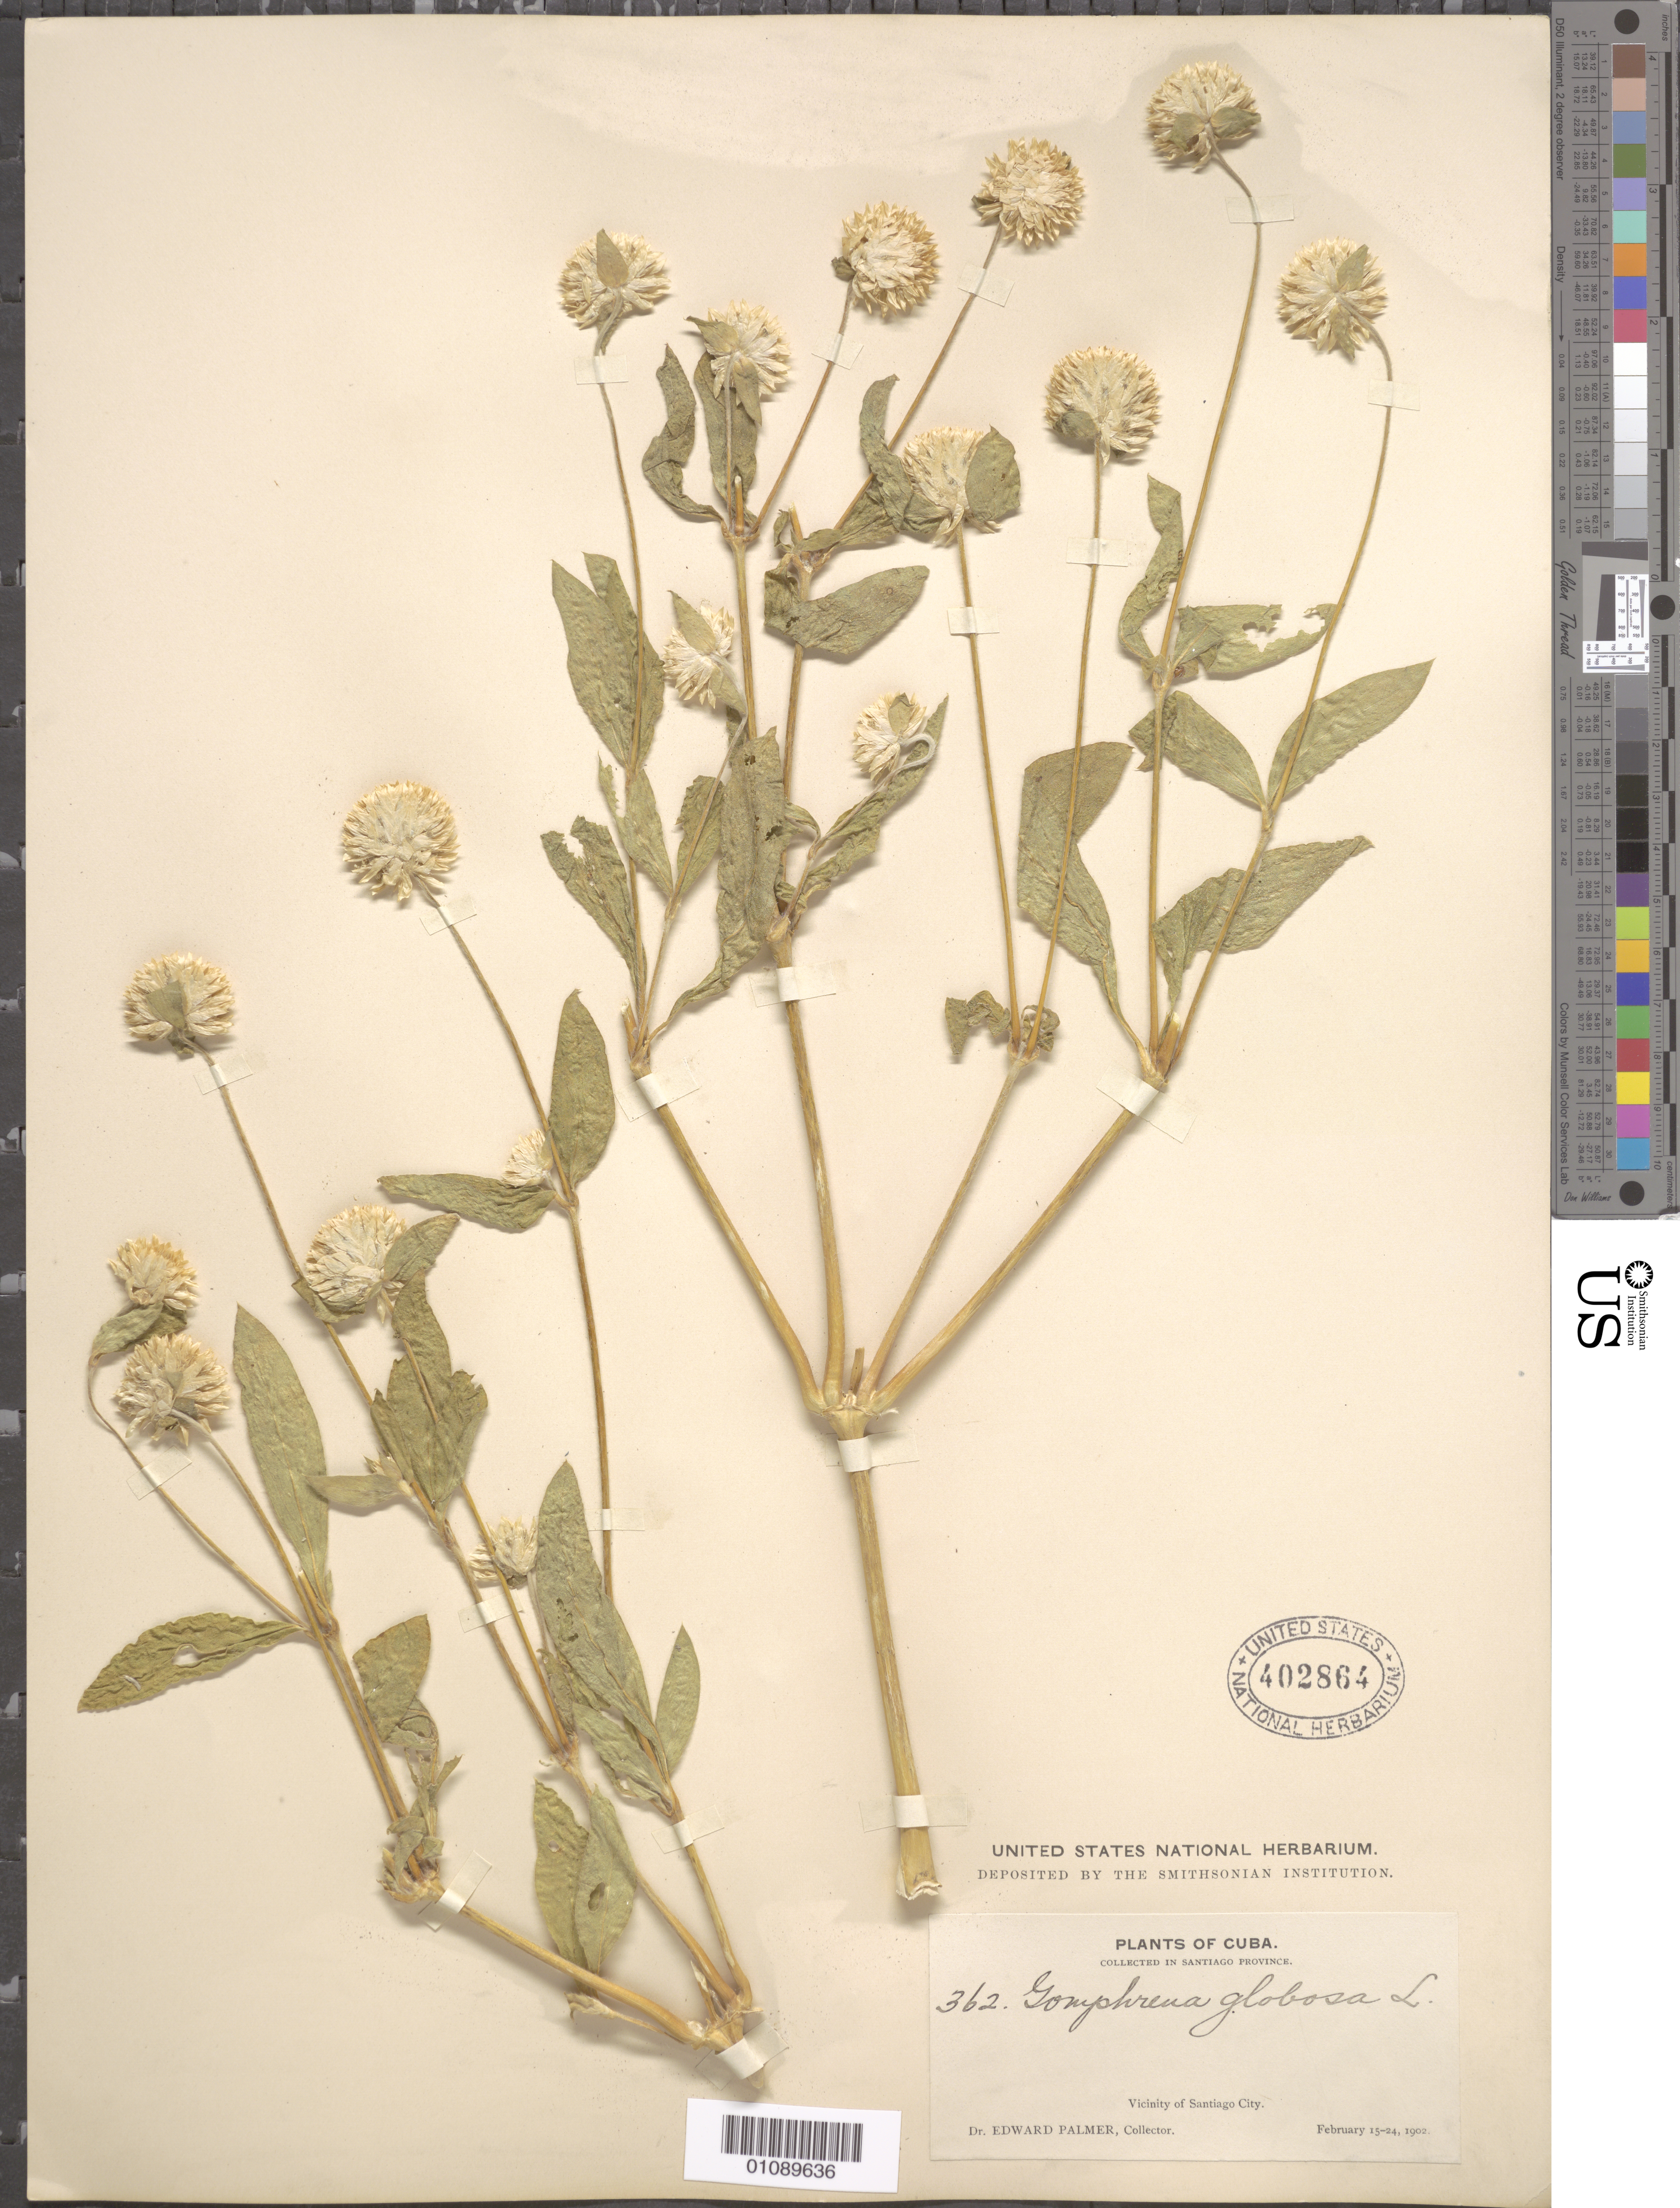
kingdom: Plantae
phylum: Tracheophyta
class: Magnoliopsida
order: Caryophyllales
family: Amaranthaceae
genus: Gomphrena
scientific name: Gomphrena globosa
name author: L.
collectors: D. E. Palmer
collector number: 362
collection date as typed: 15 Feb 1902 to 24 Feb 1902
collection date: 1902-02-15/1902-02-24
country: Cuba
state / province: Santiago de Cuba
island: Cuba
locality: Vicinity of Santiago City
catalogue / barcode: US 402864